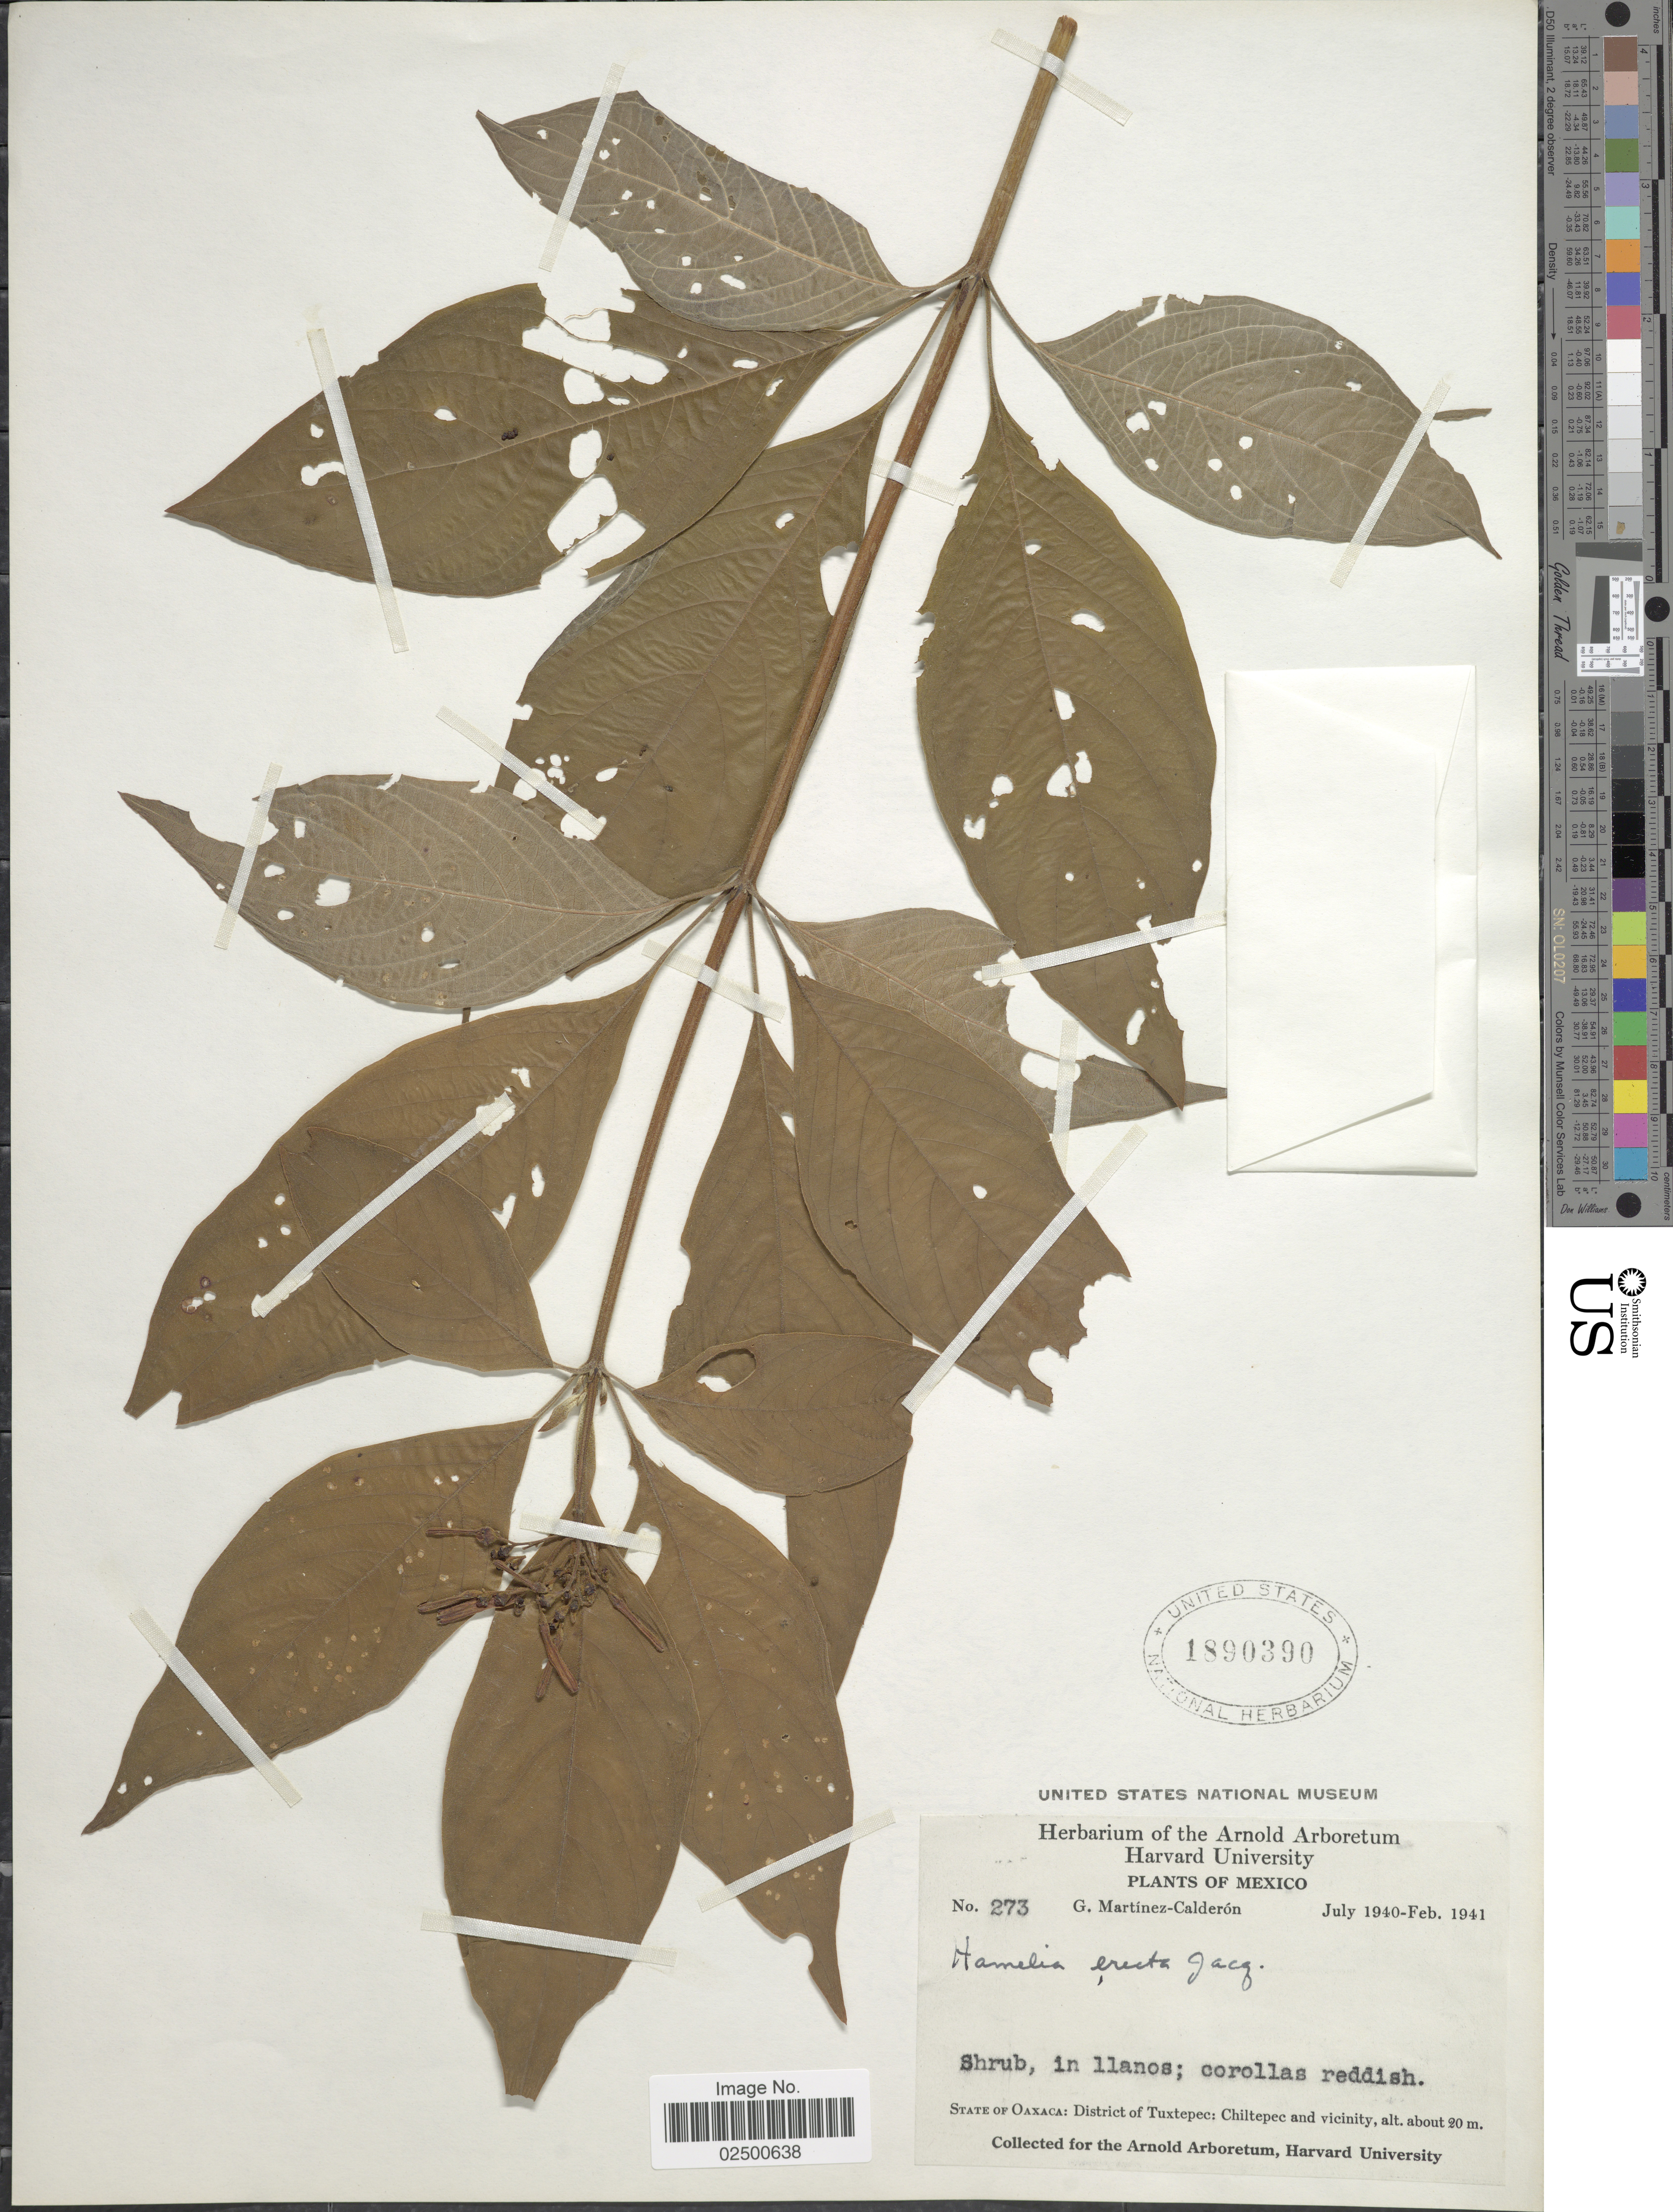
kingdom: Plantae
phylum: Tracheophyta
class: Magnoliopsida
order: Gentianales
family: Rubiaceae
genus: Hamelia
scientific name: Hamelia patens var. patens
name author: Jacq.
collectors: G. Martínez Calderón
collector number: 273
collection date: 1940-07/1941-02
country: Mexico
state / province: Oaxaca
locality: District of Tuxtepec: Chiltepec and vicinity.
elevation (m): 20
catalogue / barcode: US 1890390